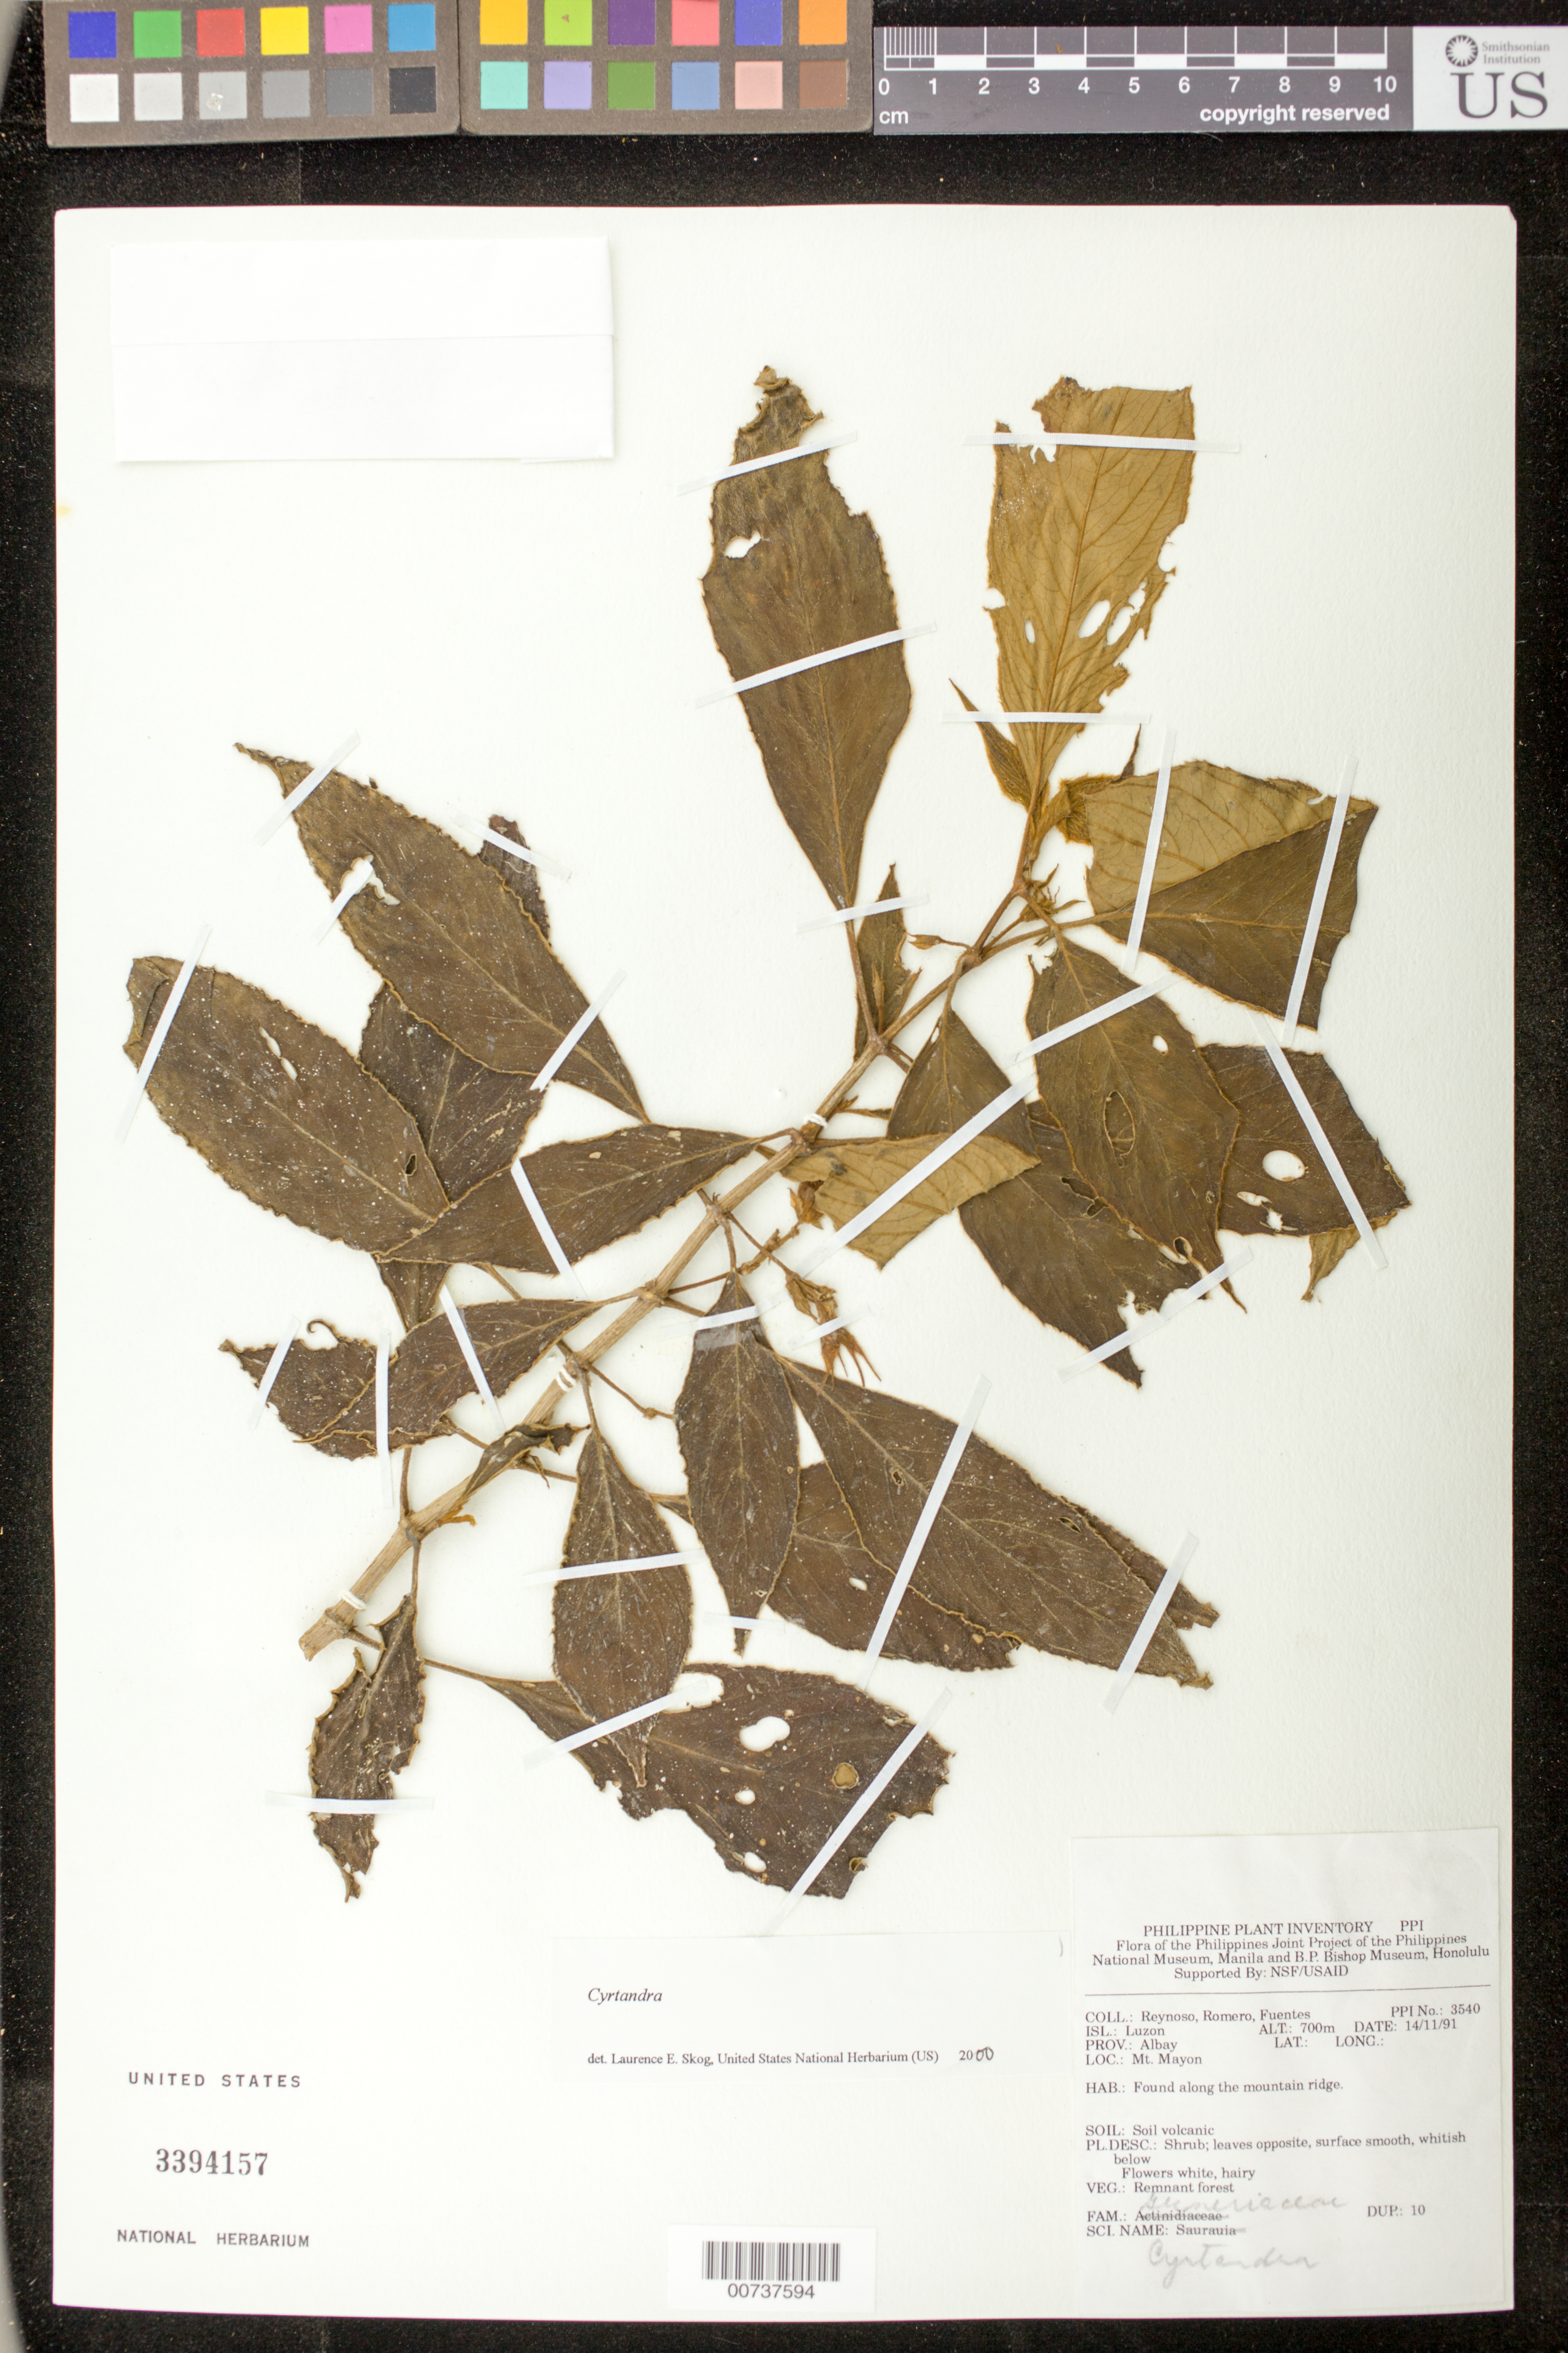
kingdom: Plantae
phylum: Tracheophyta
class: Magnoliopsida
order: Lamiales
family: Gesneriaceae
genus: Cyrtandra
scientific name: Cyrtandra sp.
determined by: Skog, Laurence E.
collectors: E. Reynoso, -. Romero & -. Fuentes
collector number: PPI No. 3540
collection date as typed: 14 Nov 1991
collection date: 1991-11-14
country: Philippines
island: Luzon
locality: Prov. Albay; Mt. Mayon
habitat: Remnant forest; soil volcanic; found along the mountain ridge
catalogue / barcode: US 3394157